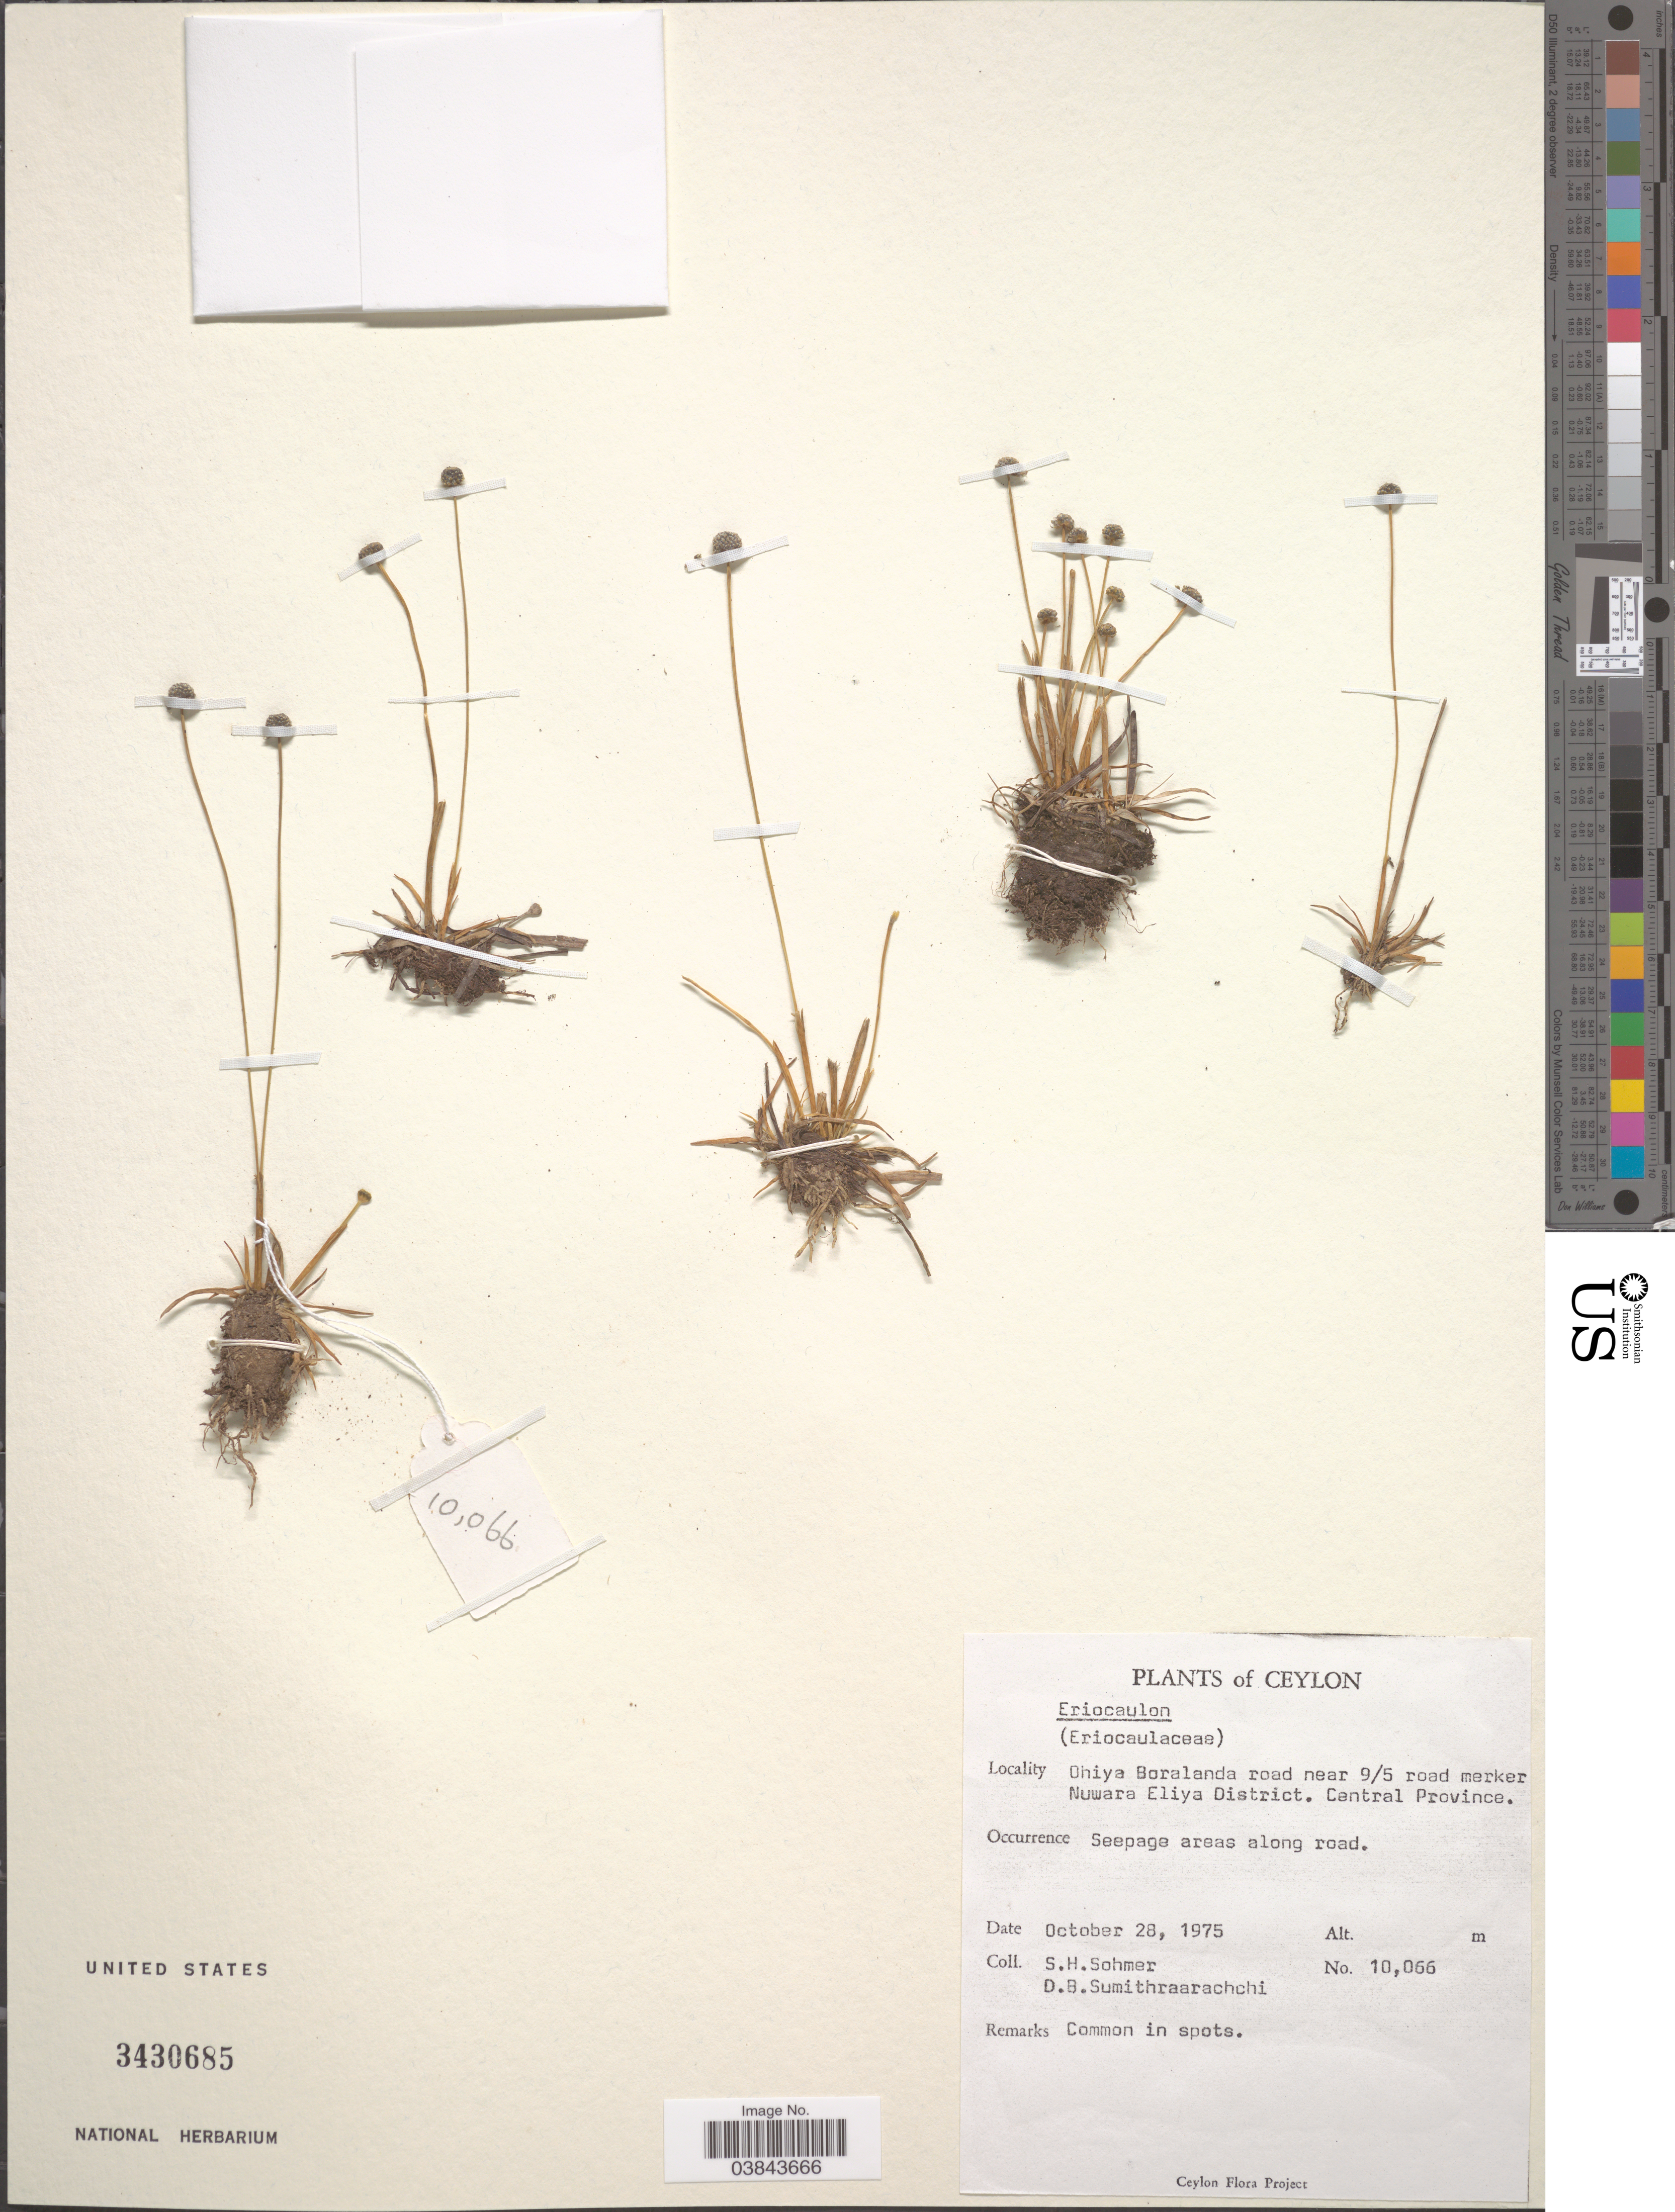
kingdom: Plantae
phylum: Tracheophyta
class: Liliopsida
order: Poales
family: Eriocaulaceae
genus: Eriocaulon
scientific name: Eriocaulon sp.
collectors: S. H. Sohmer & D. B. Sumithraarachchi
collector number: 10066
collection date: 1975-10-28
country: Sri Lanka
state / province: Central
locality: Ceylon. Ohiya Boralanda road near 9/5 road marker Nuwara Eliya District.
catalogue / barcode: US 3430685